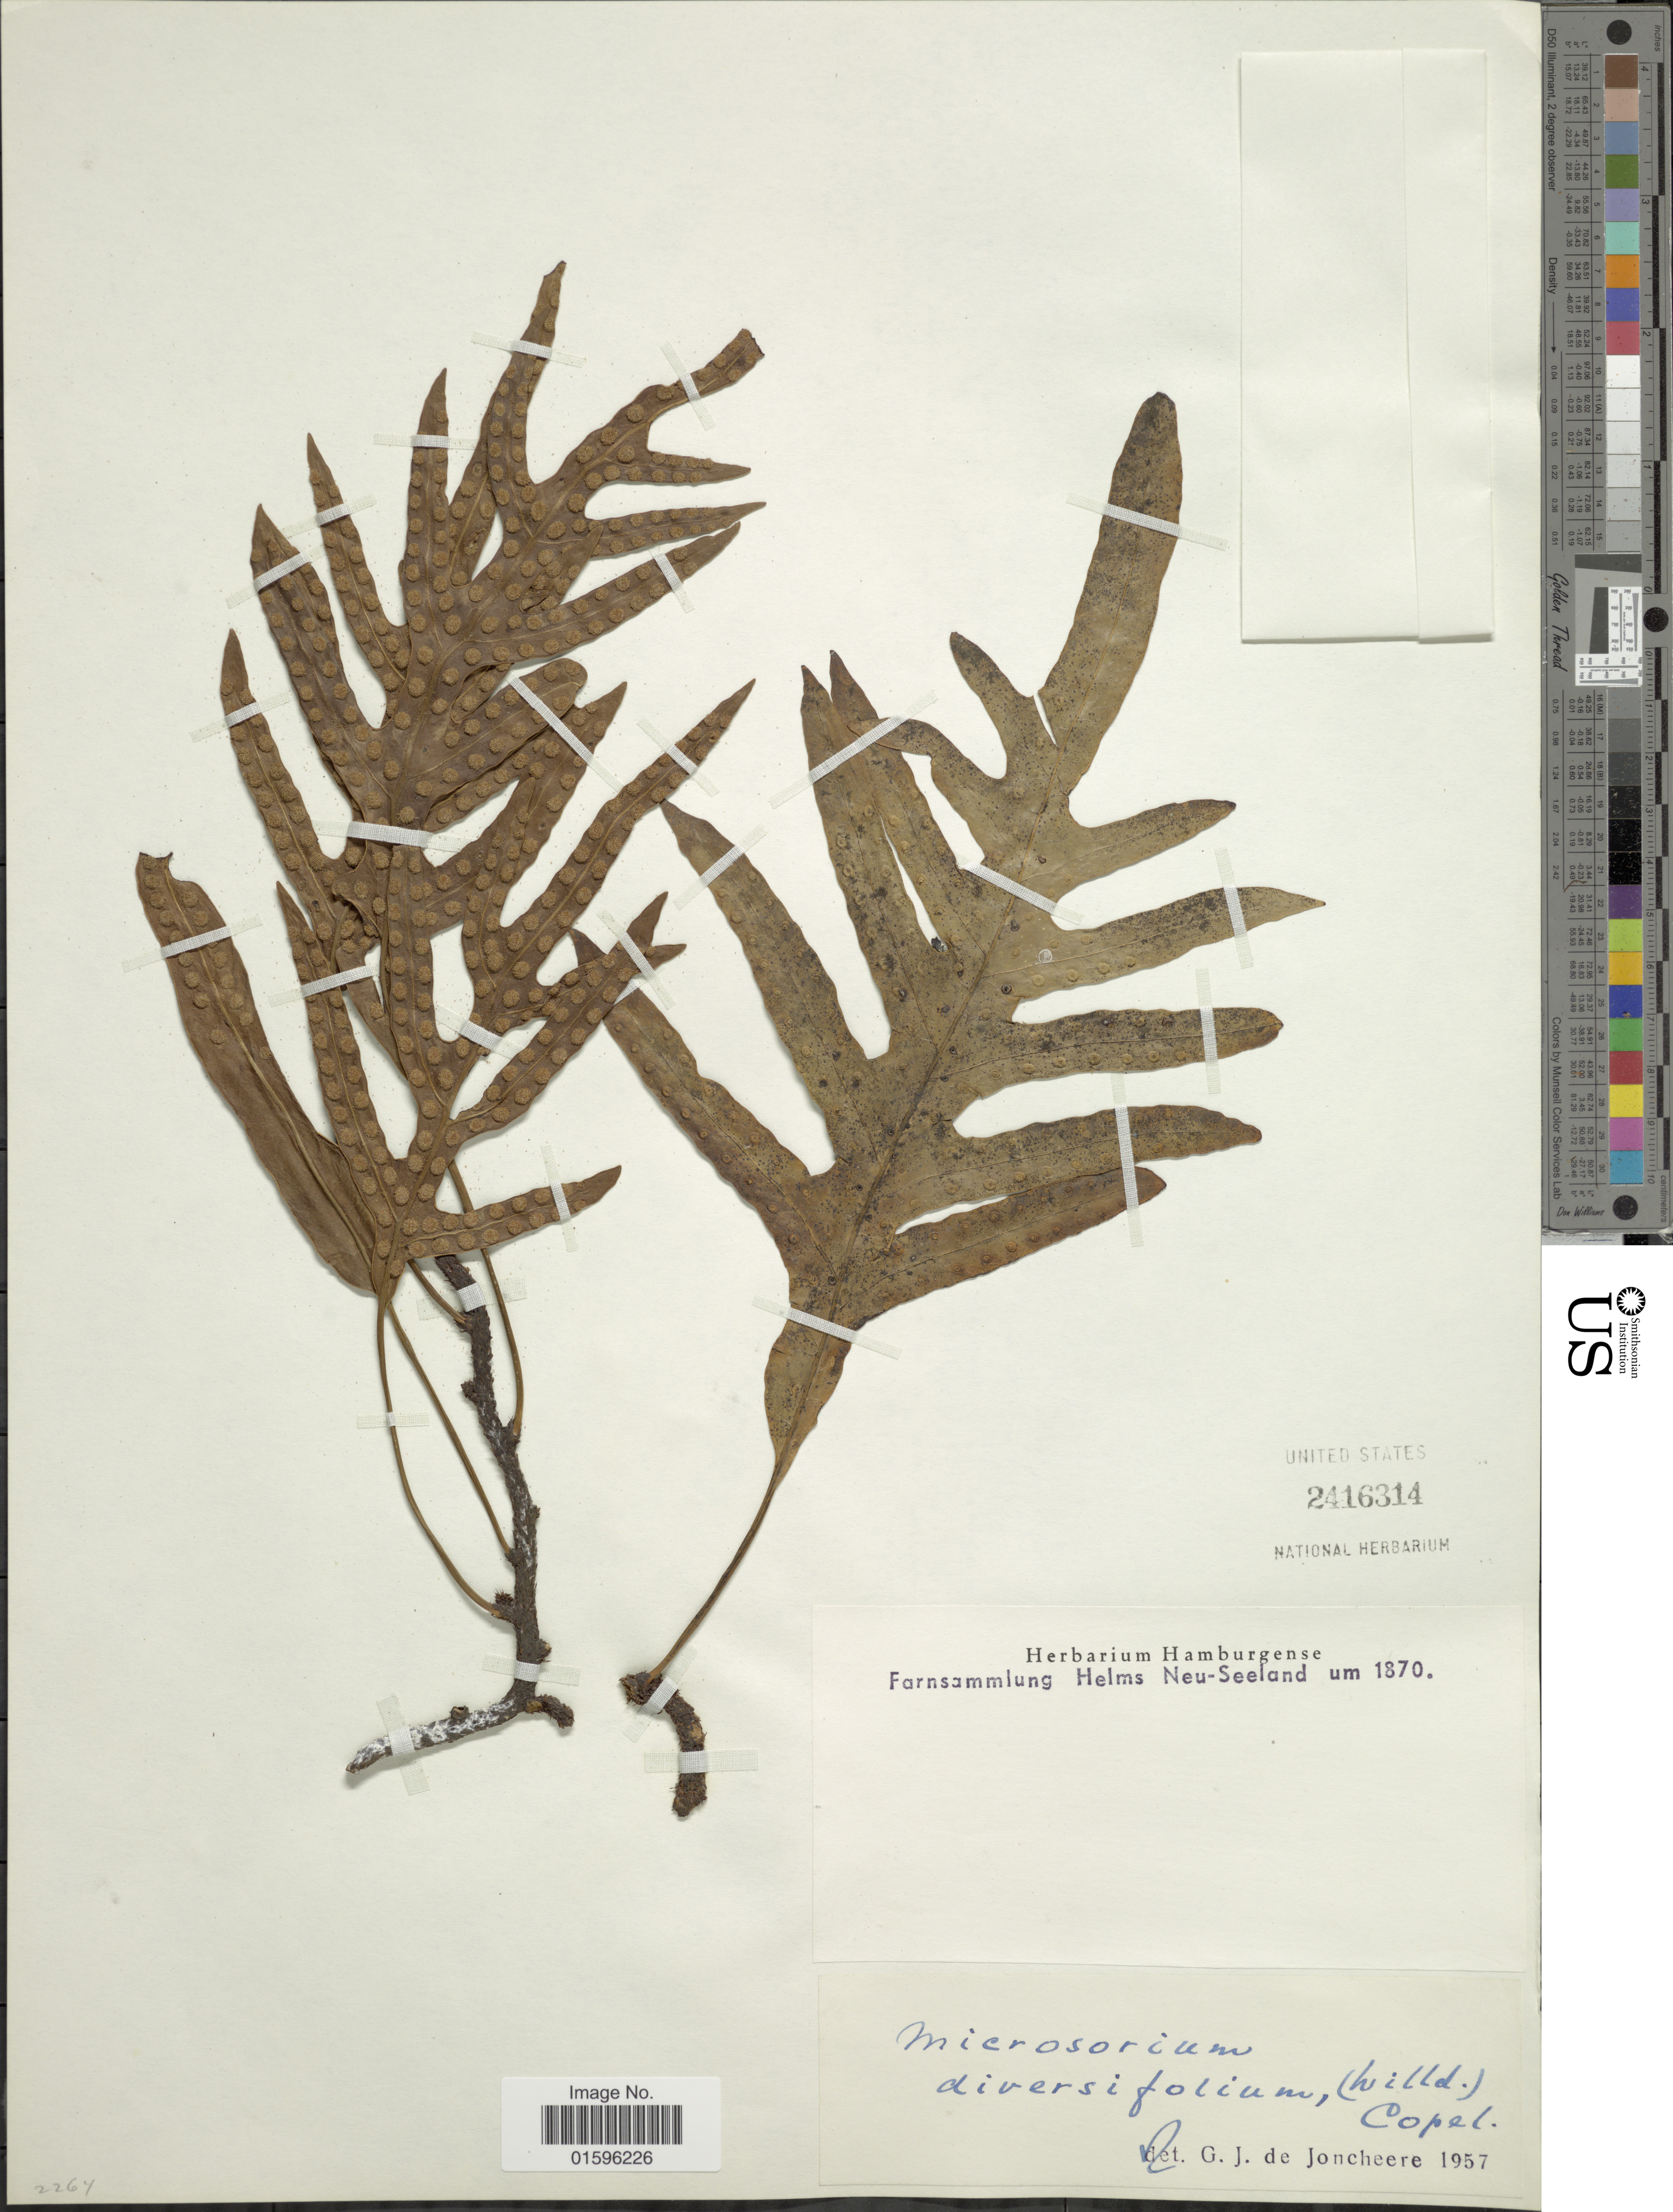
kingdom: Plantae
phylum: Tracheophyta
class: Polypodiopsida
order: Polypodiales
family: Polypodiaceae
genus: Polypodium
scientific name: Polypodium diversifolium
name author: Sw.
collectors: ex herb. Hamburgense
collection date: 1870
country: New Zealand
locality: Farnsammlung Helms Neu-Seeland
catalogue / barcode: US 2416314